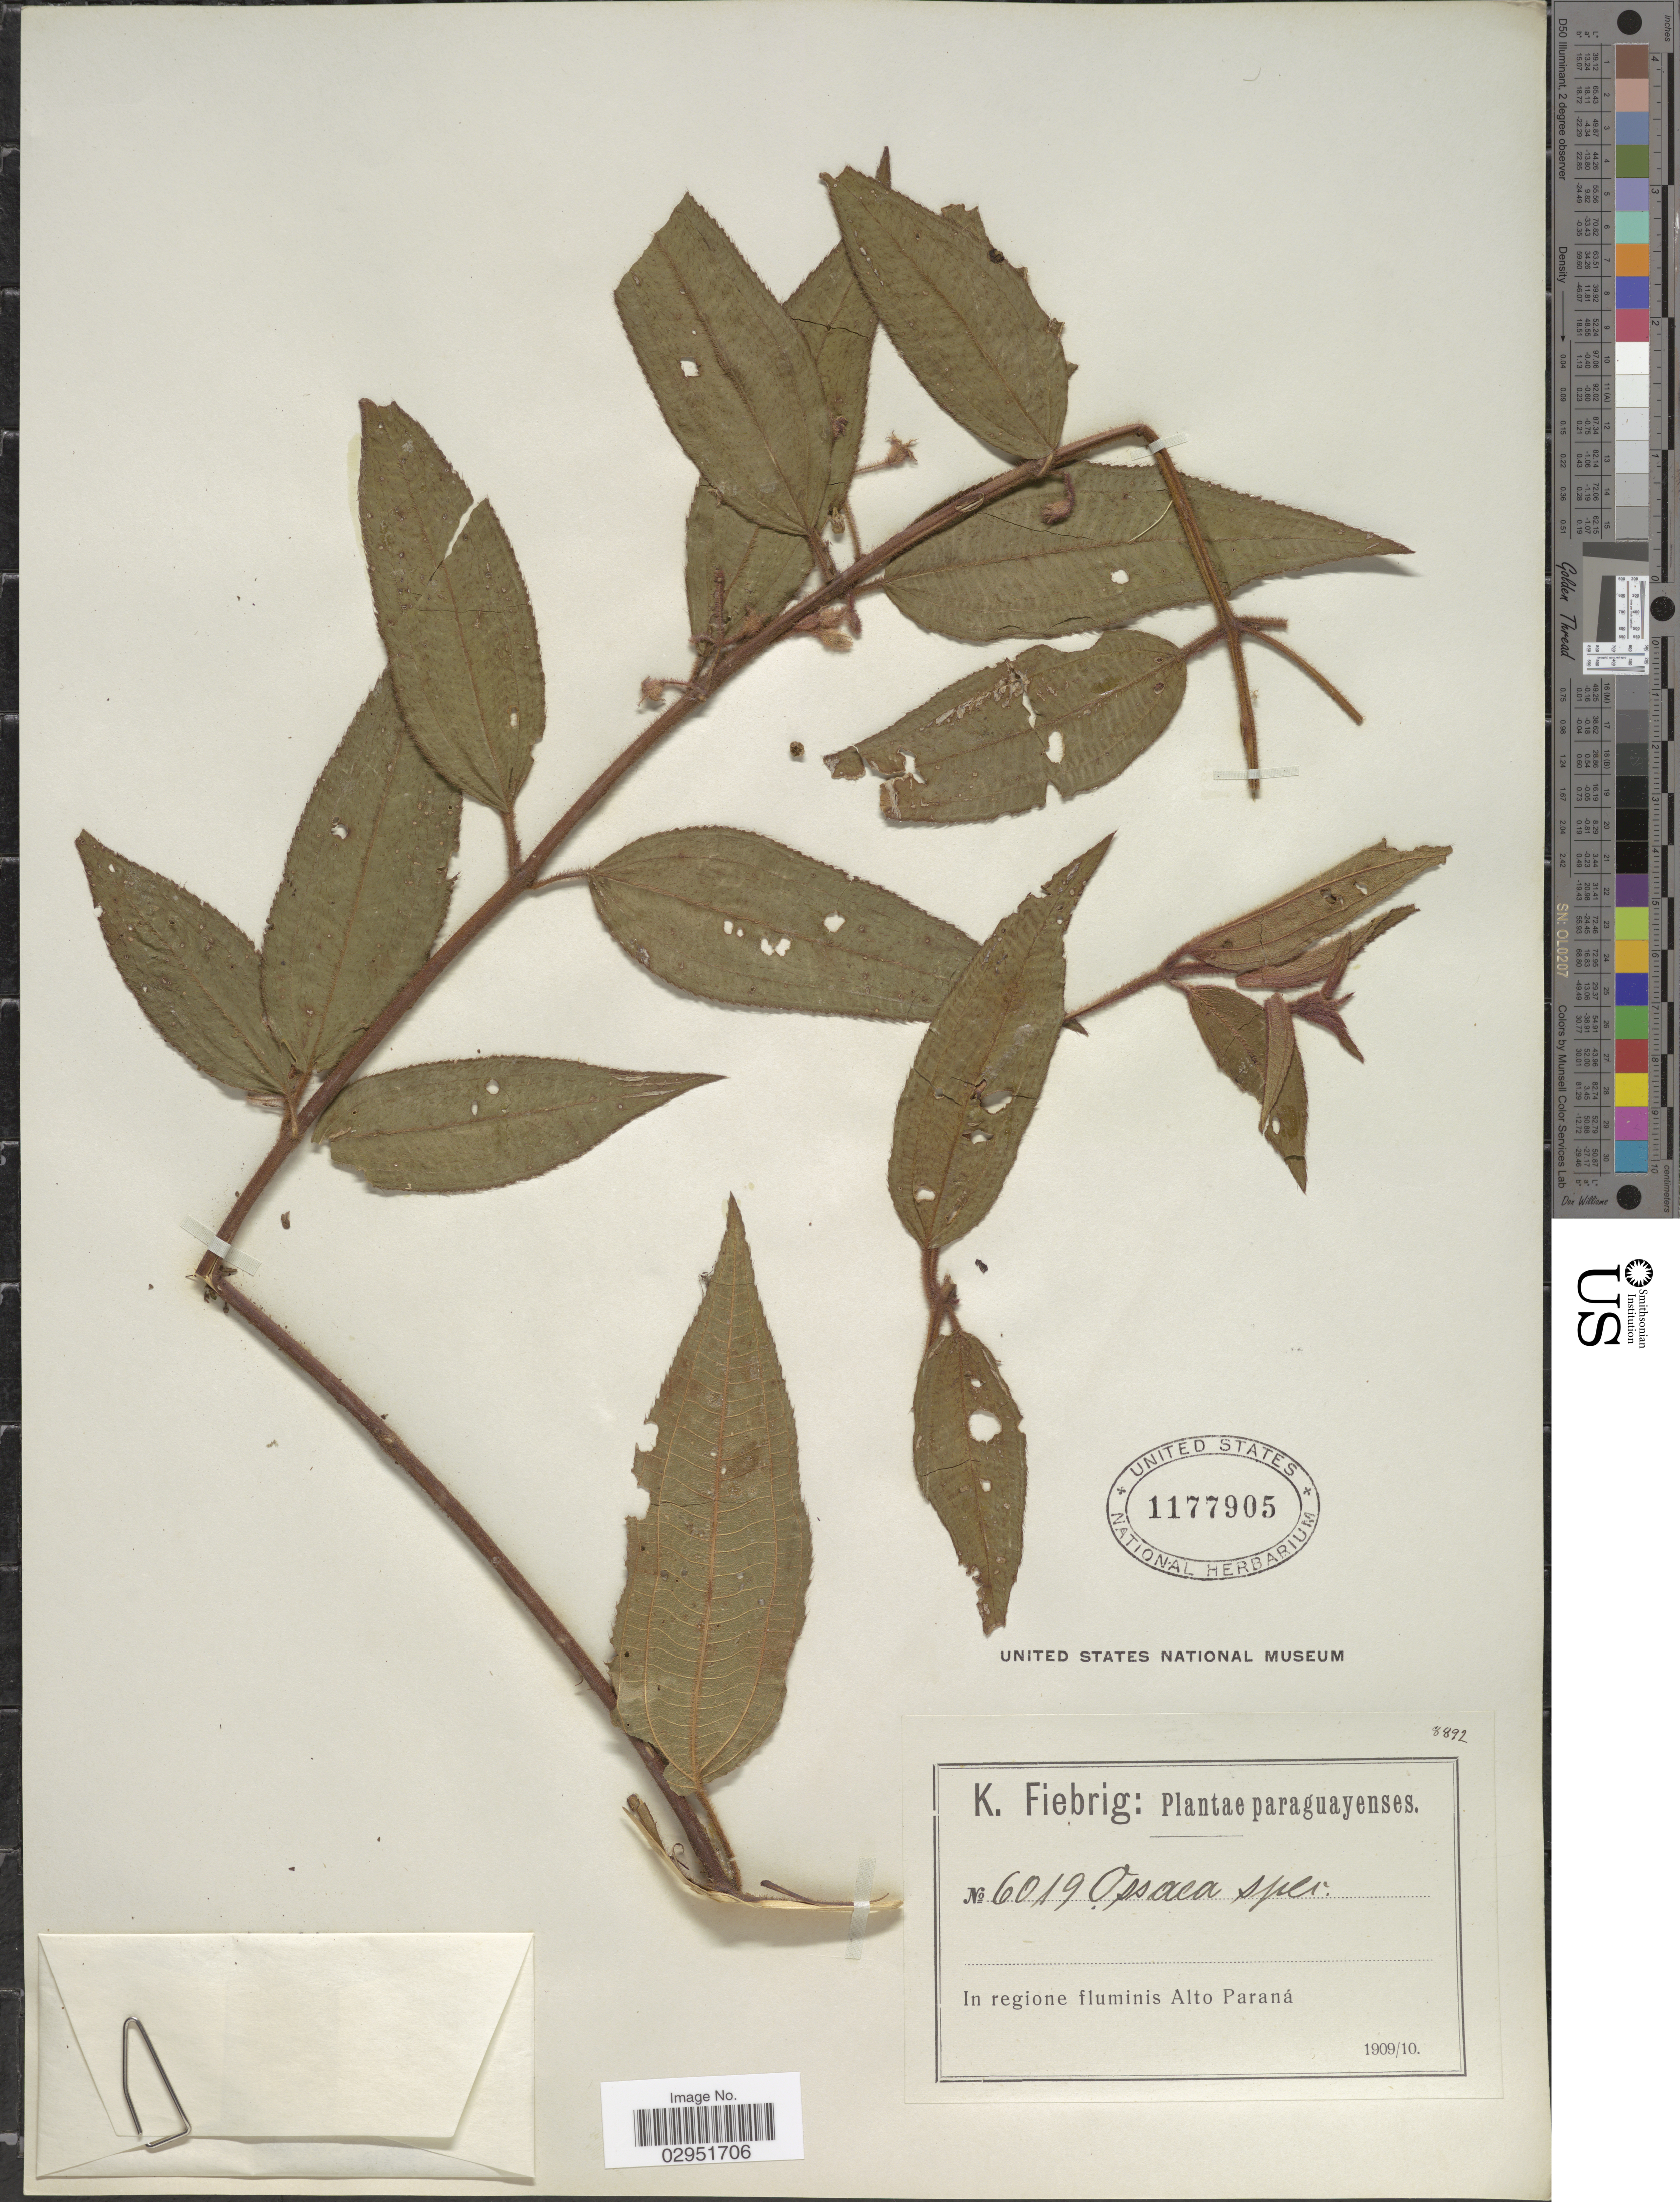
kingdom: Plantae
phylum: Tracheophyta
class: Magnoliopsida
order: Myrtales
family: Melastomataceae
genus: Ossaea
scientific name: Ossaea sp.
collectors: K. Fiebrig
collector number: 6019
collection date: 1909/1910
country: Paraguay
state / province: Alto Parana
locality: In regione fluminis Alto Paraná.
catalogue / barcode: US 1177905